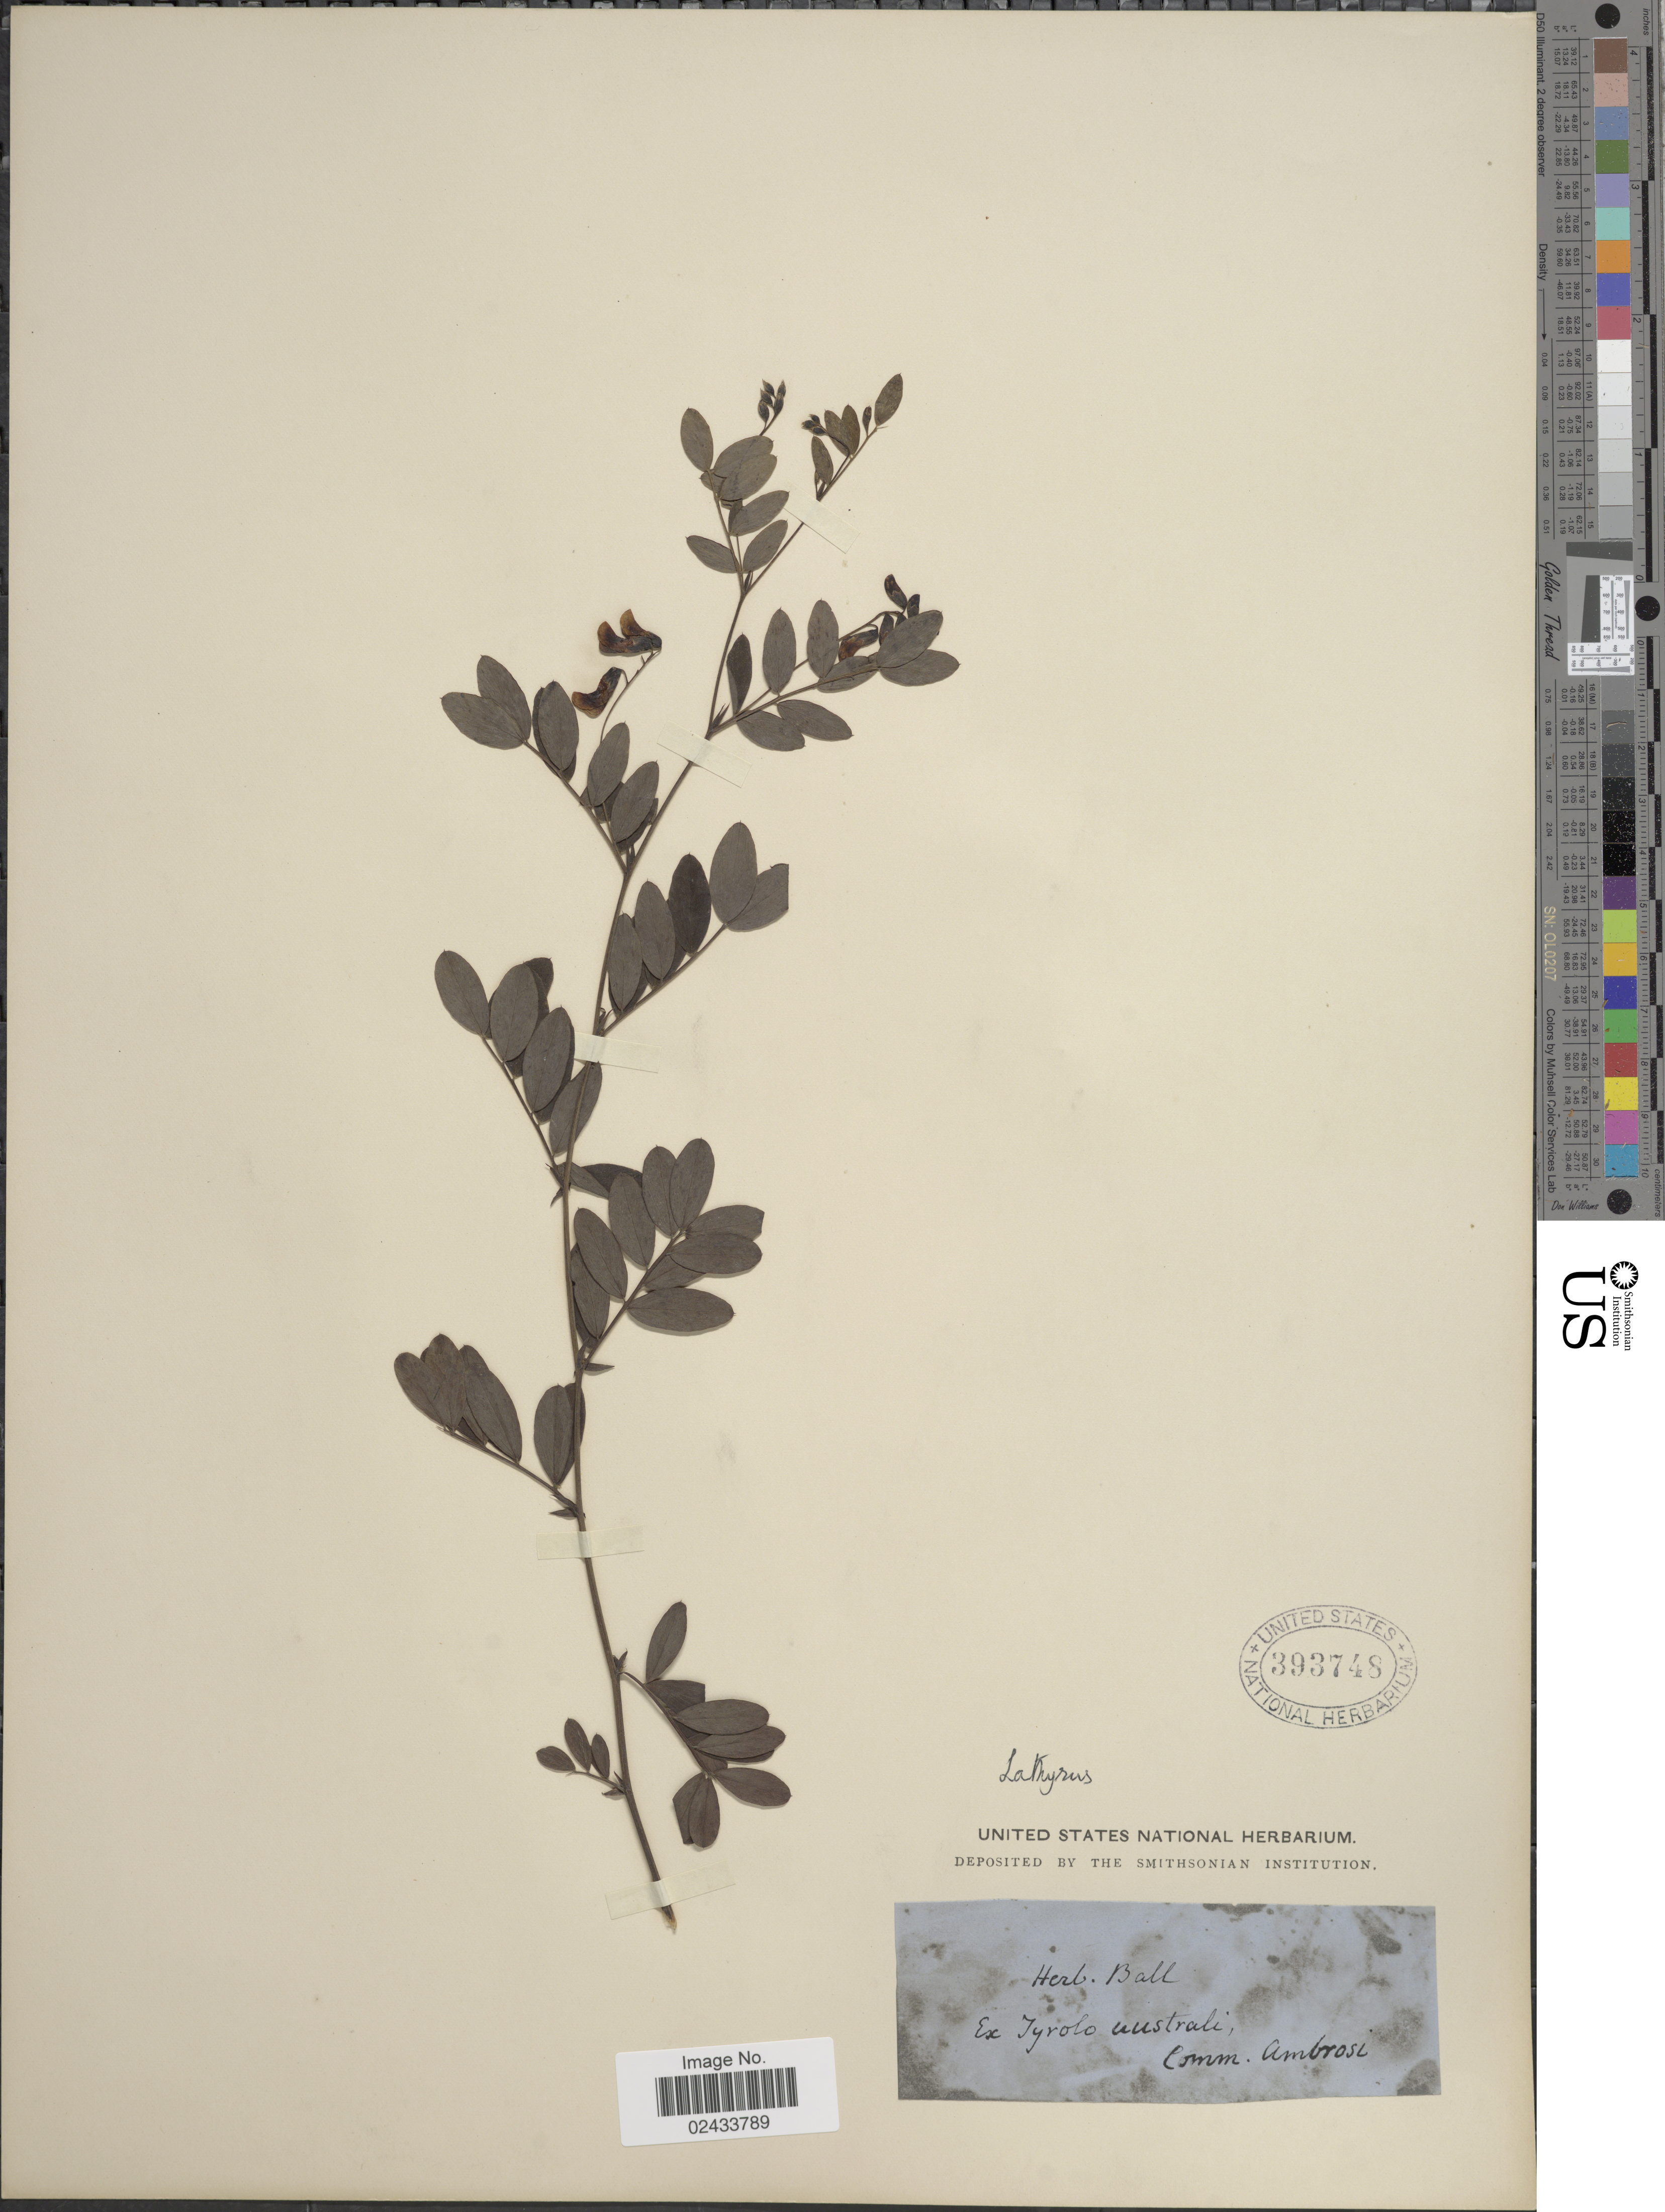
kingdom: Plantae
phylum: Tracheophyta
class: Magnoliopsida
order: Fabales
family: Fabaceae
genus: Lathyrus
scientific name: Lathyrus sp.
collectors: ex herb. Ball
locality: Tyrolo uustrali [interpreted]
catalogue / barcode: US 393748